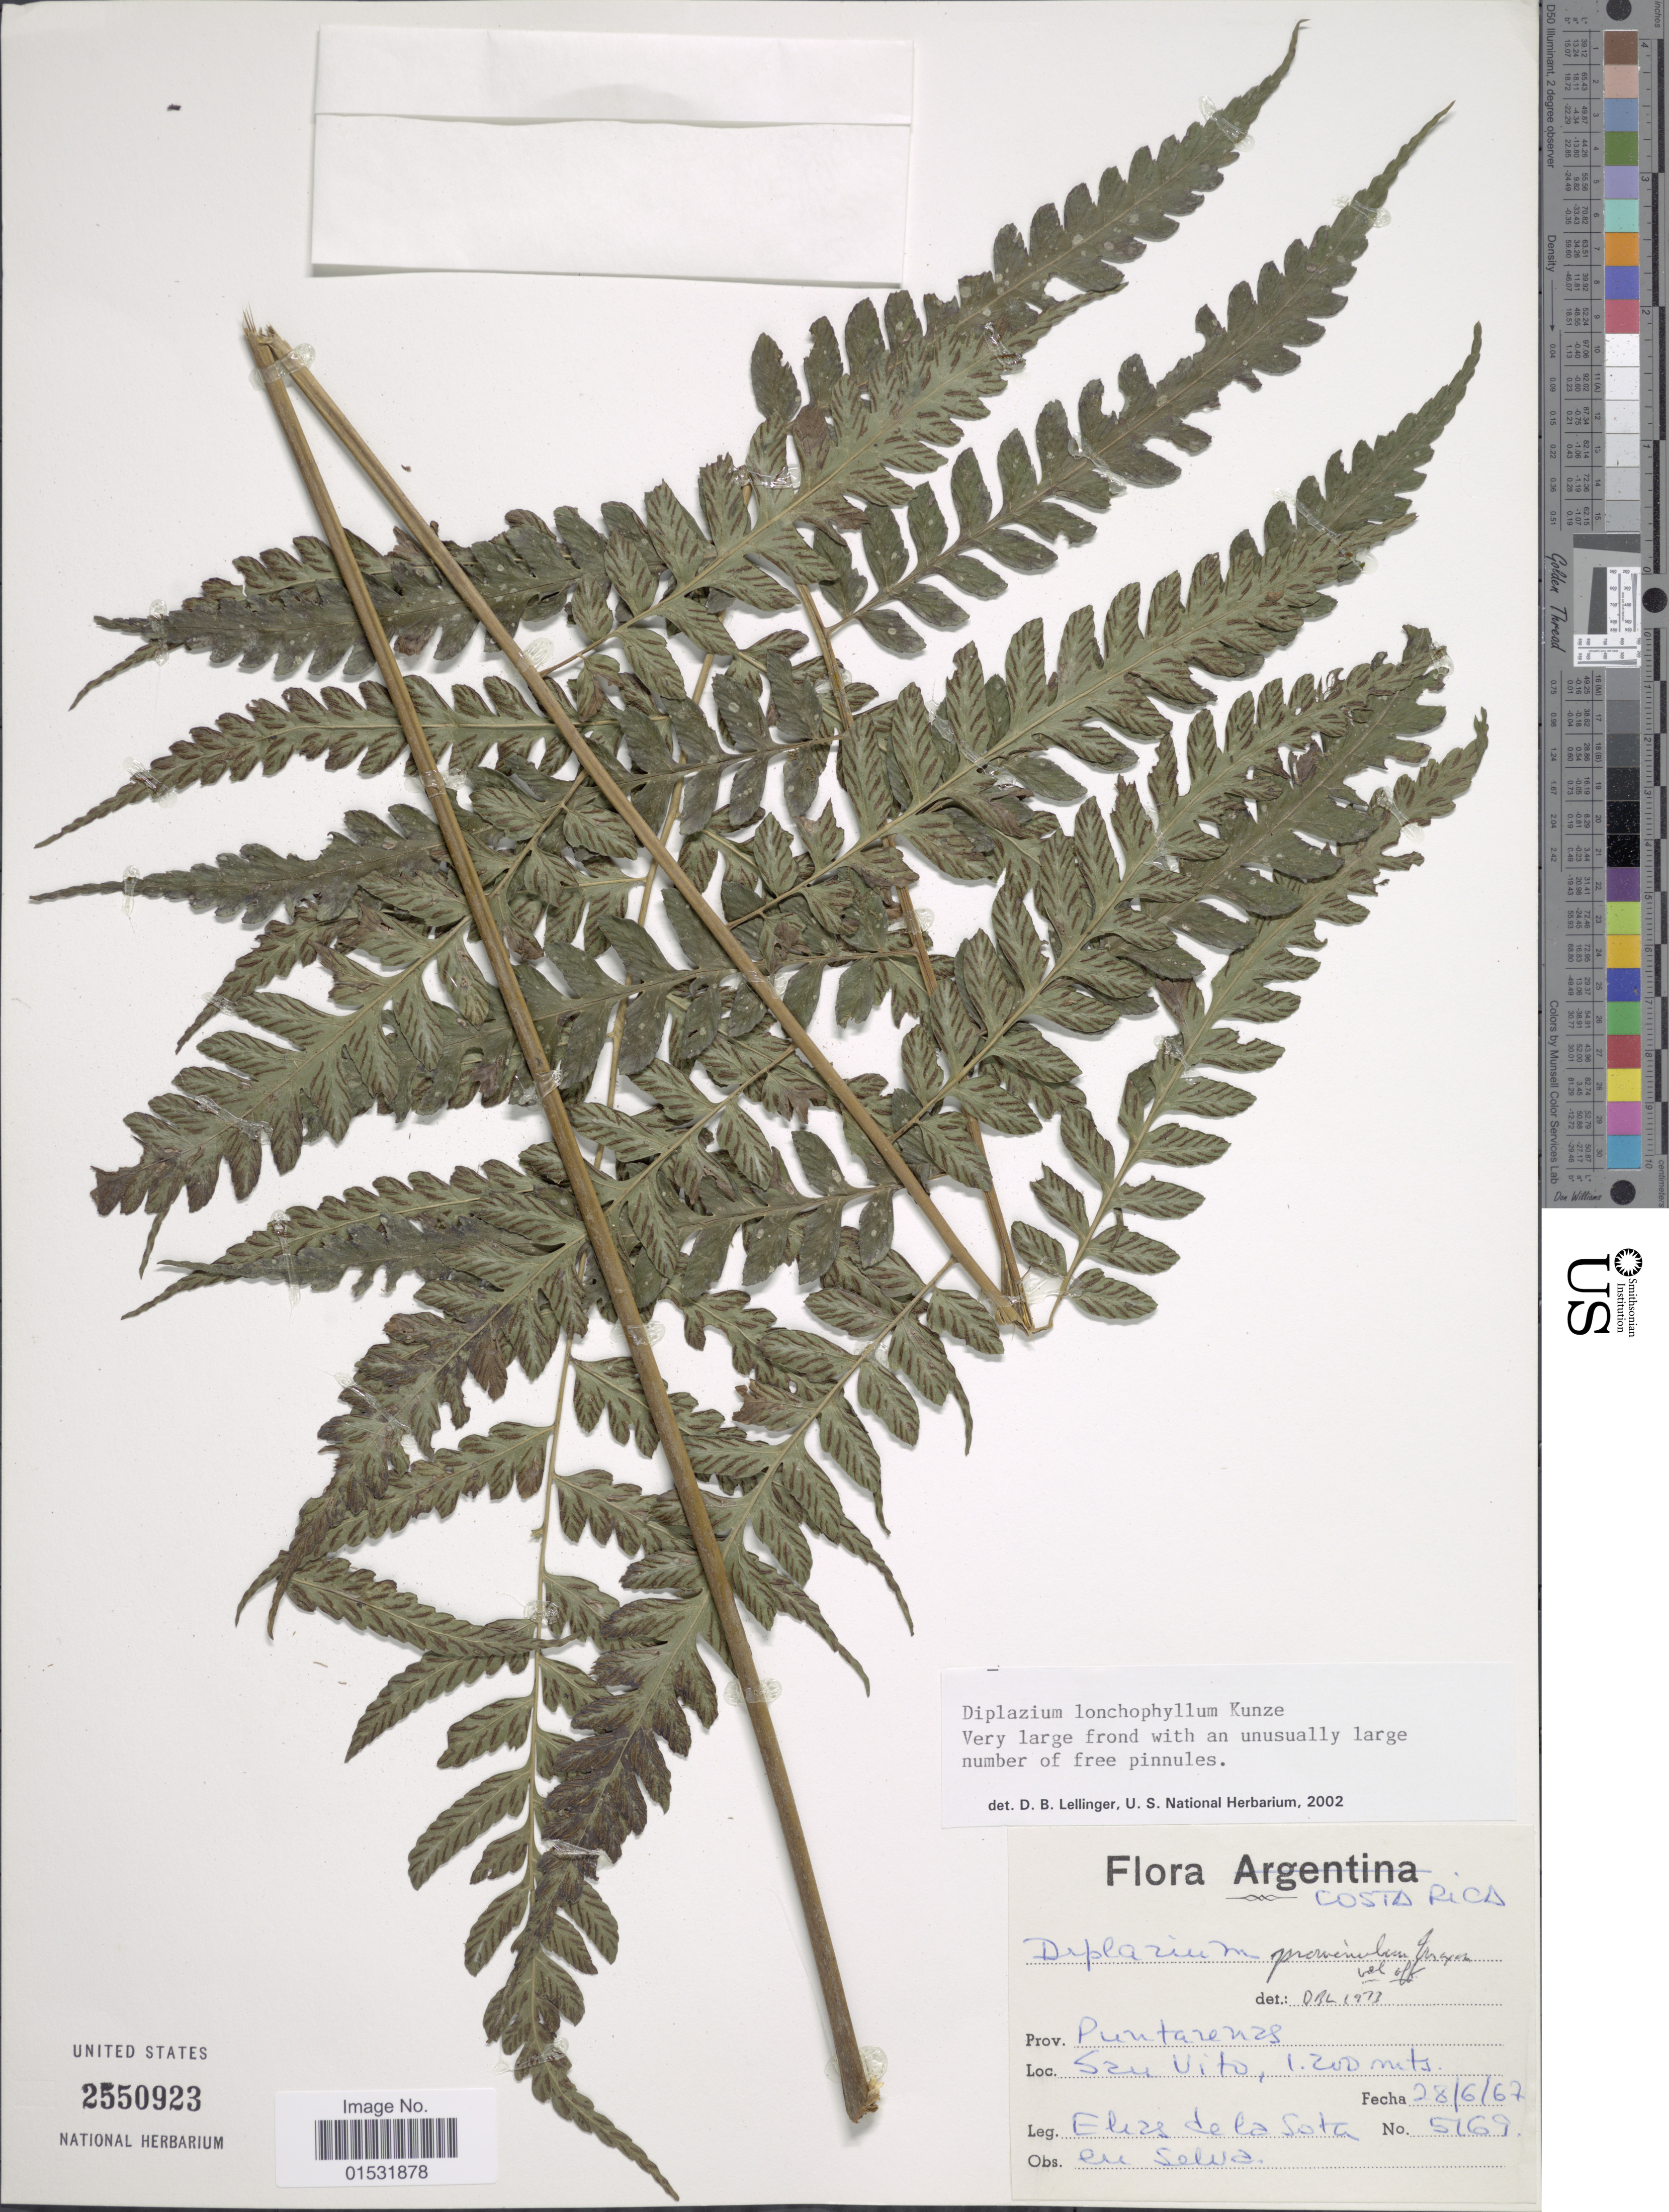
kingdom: Plantae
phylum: Tracheophyta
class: Polypodiopsida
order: Polypodiales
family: Athyriaceae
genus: Diplazium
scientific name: Diplazium lonchophyllum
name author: Kunze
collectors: E. R. de la Sota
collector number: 5169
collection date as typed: Transcribed d/m/y: 28/6/67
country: Costa Rica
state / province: Puntarenas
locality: San Vito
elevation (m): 1200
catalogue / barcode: US 2550923